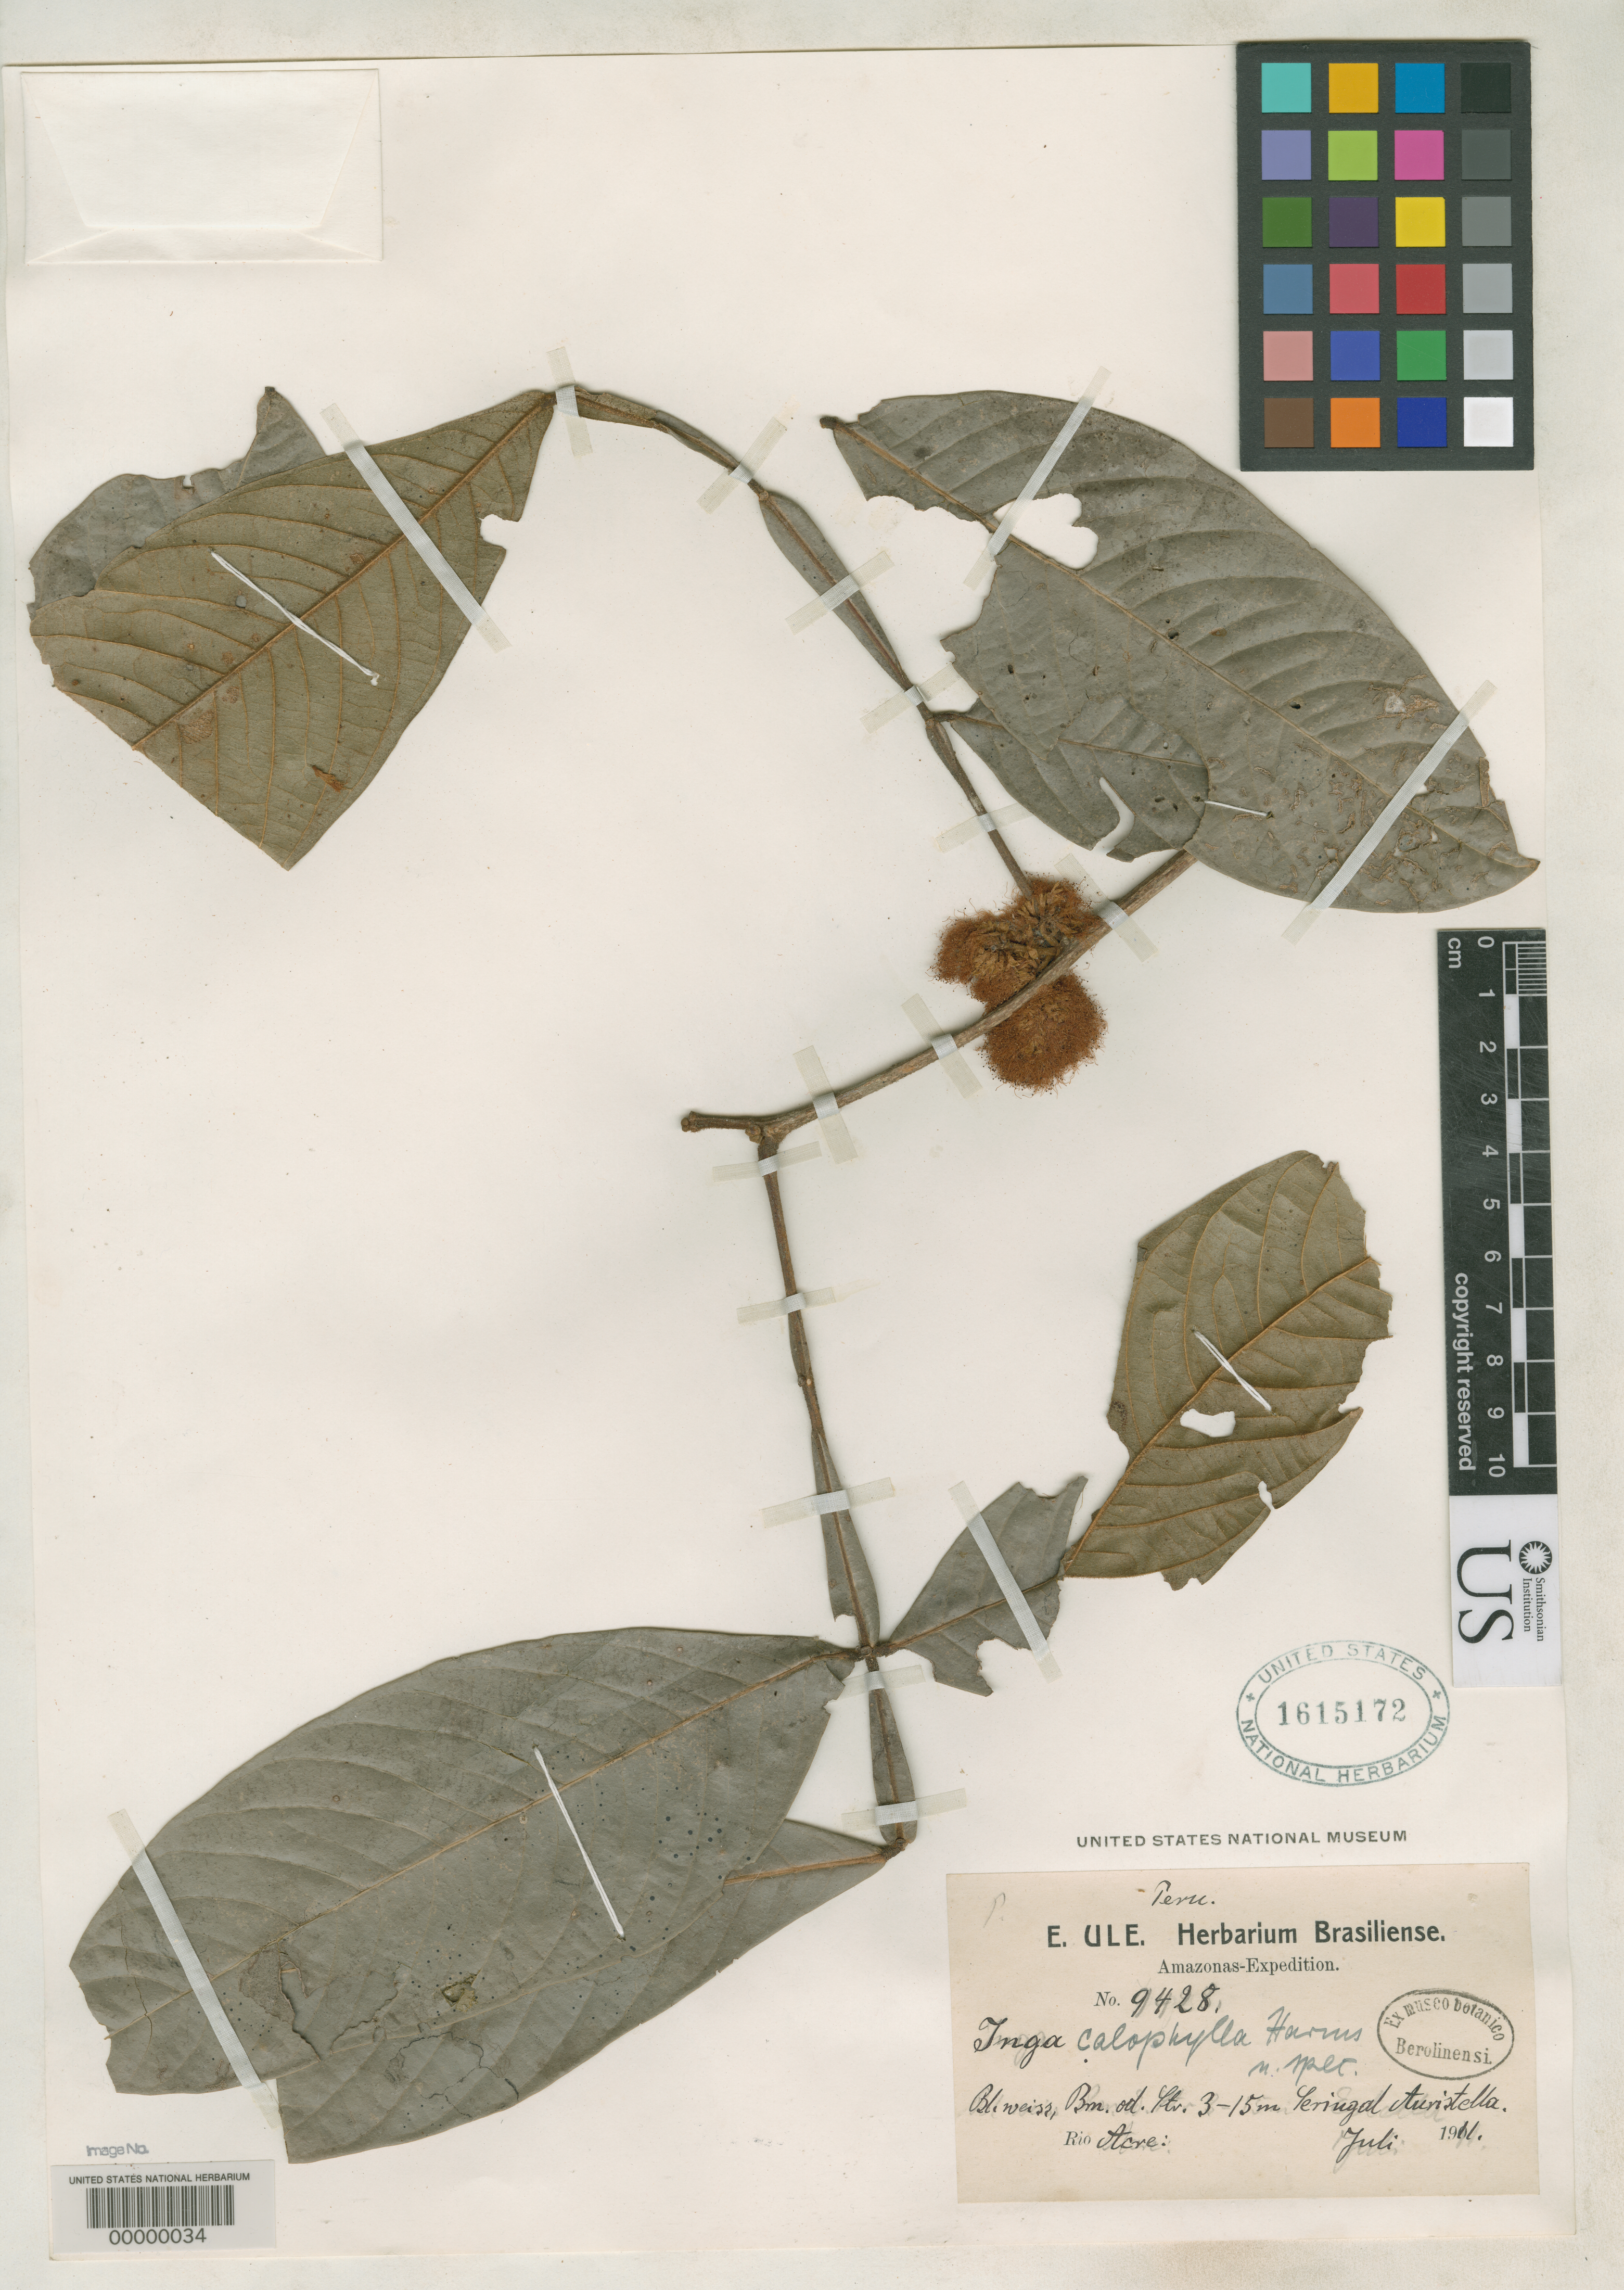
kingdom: Plantae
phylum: Tracheophyta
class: Magnoliopsida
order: Fabales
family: Fabaceae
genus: Inga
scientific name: Inga calophylla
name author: Harms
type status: Isosyntype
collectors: E. H. Ule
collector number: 9428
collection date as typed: Jul 1911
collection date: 1911-07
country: Peru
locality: Río Acre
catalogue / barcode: US 1615172